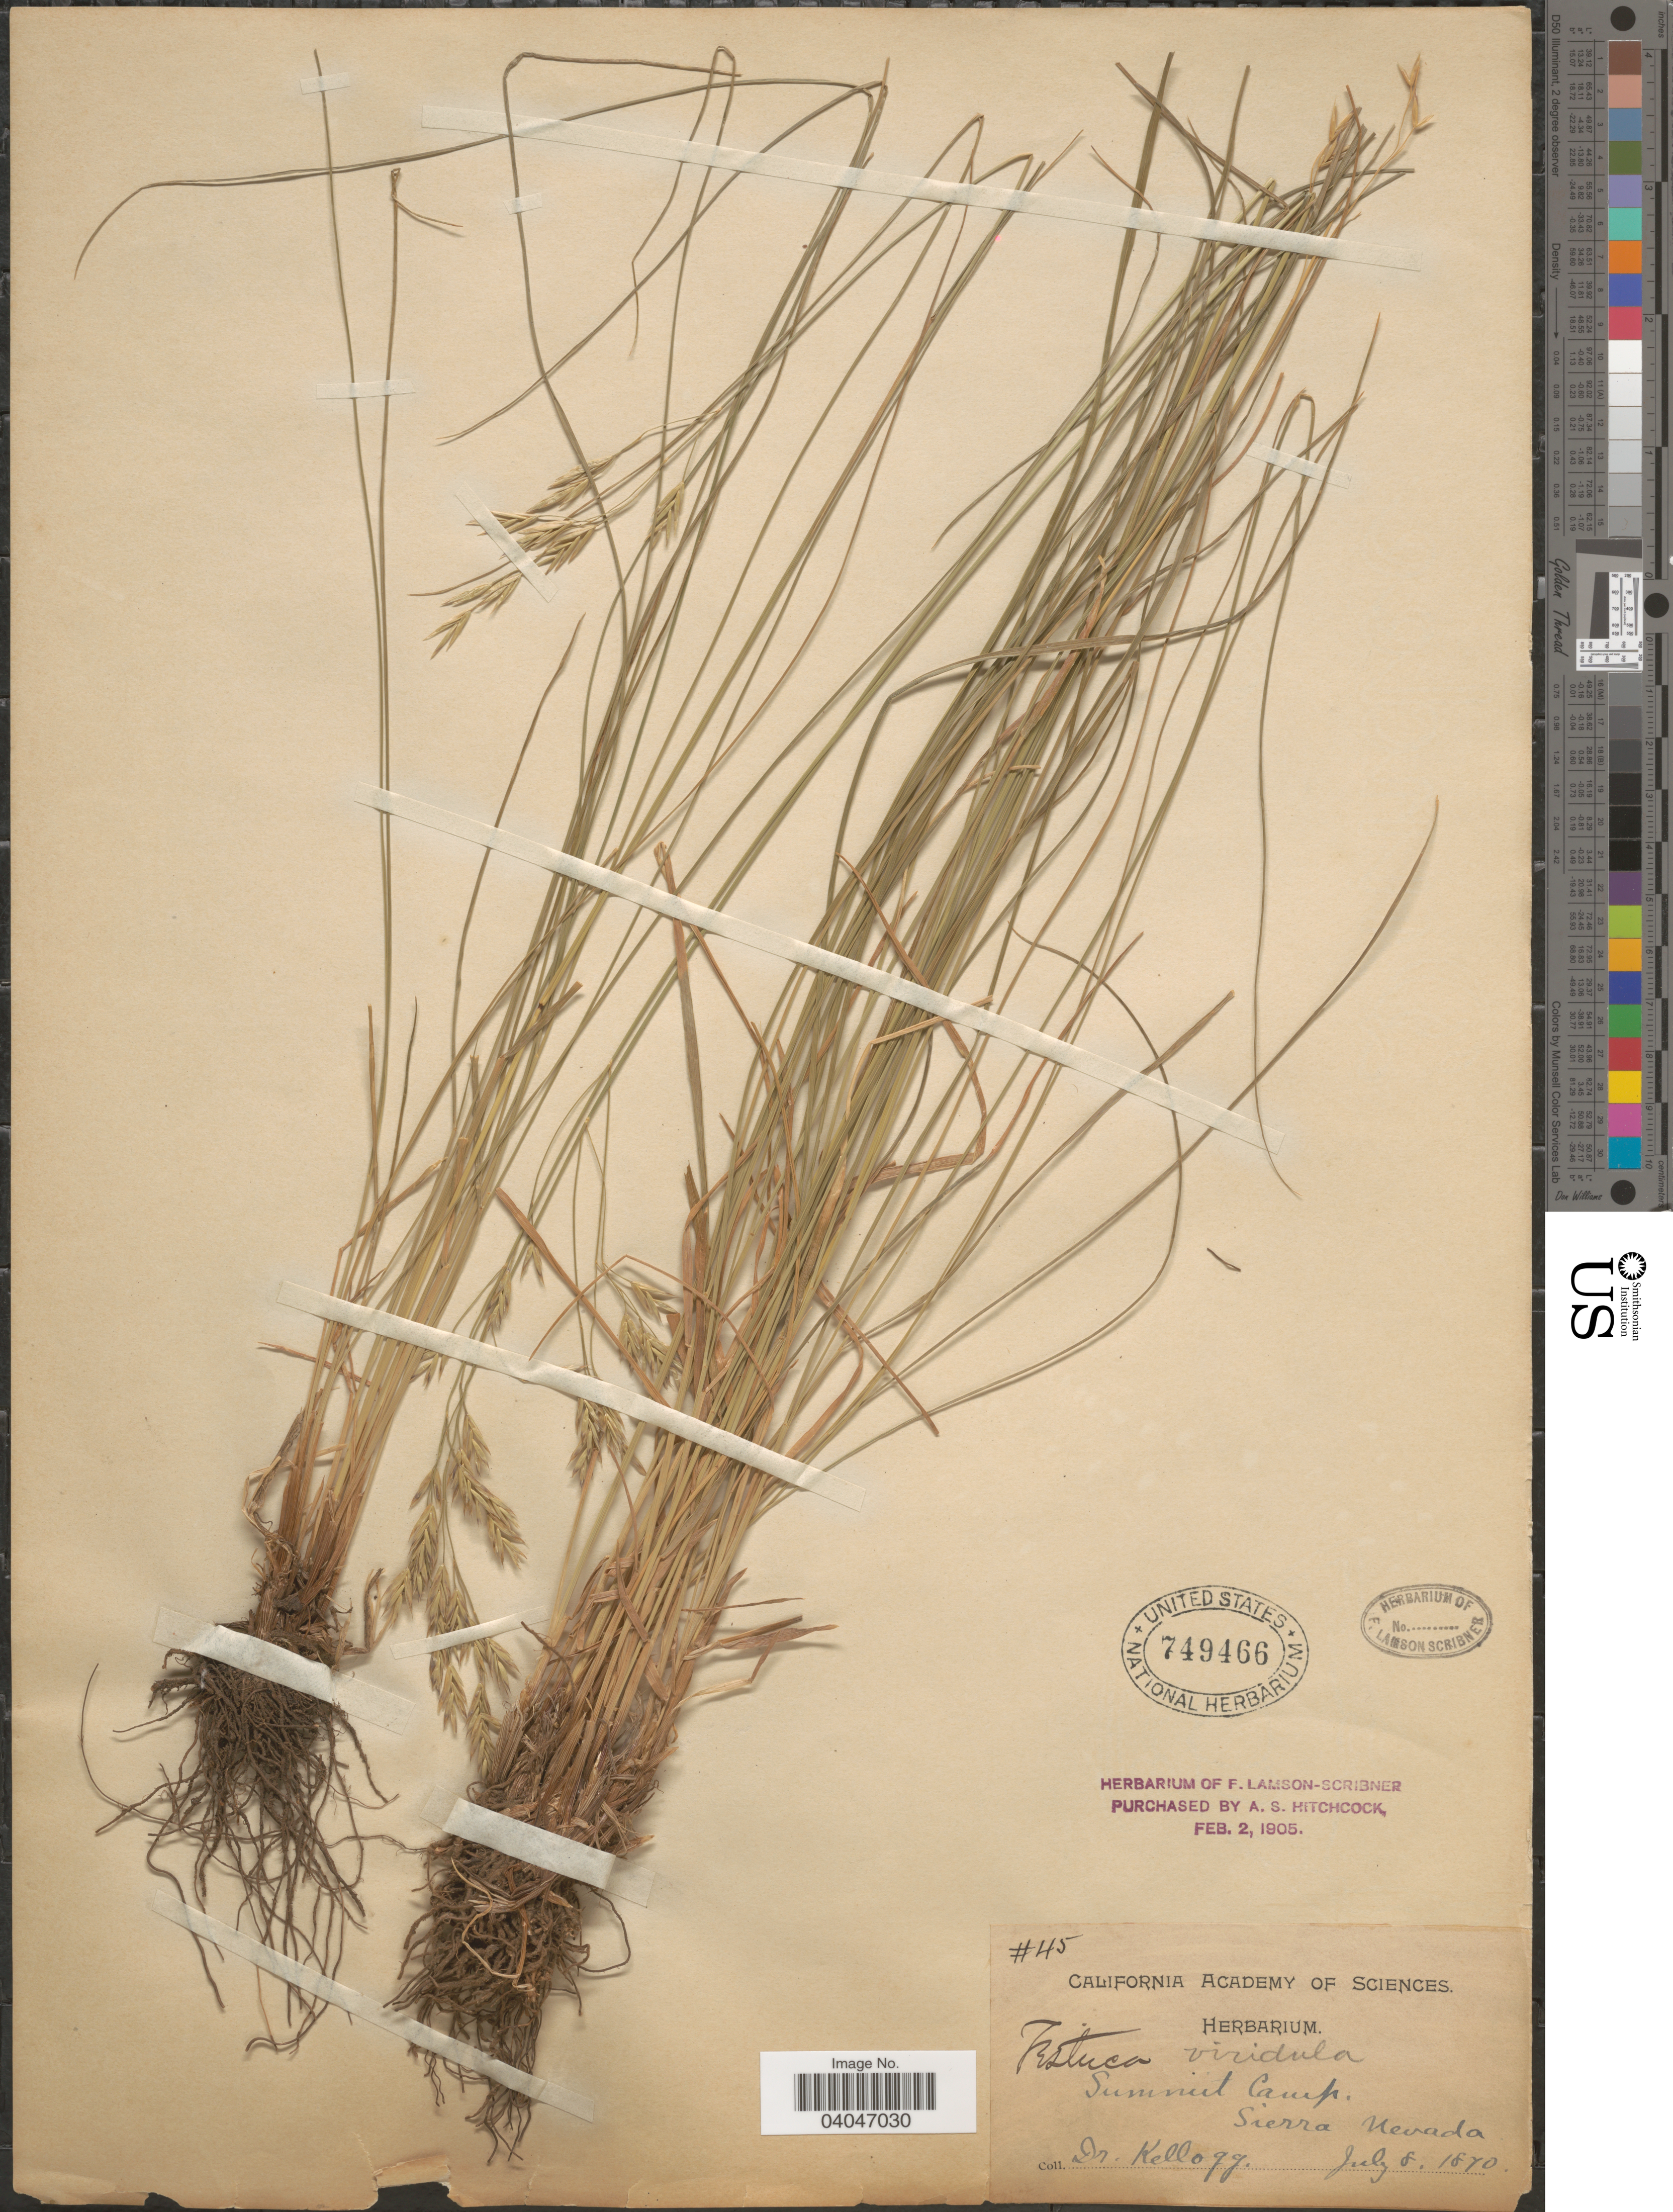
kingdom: Plantae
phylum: Tracheophyta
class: Liliopsida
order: Poales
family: Poaceae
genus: Festuca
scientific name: Festuca viridula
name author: Vasey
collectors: -- Kellogg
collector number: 45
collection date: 1870-07-08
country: United States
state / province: Nevada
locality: Summit Camp. Sierra Nevada.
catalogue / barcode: US 749466